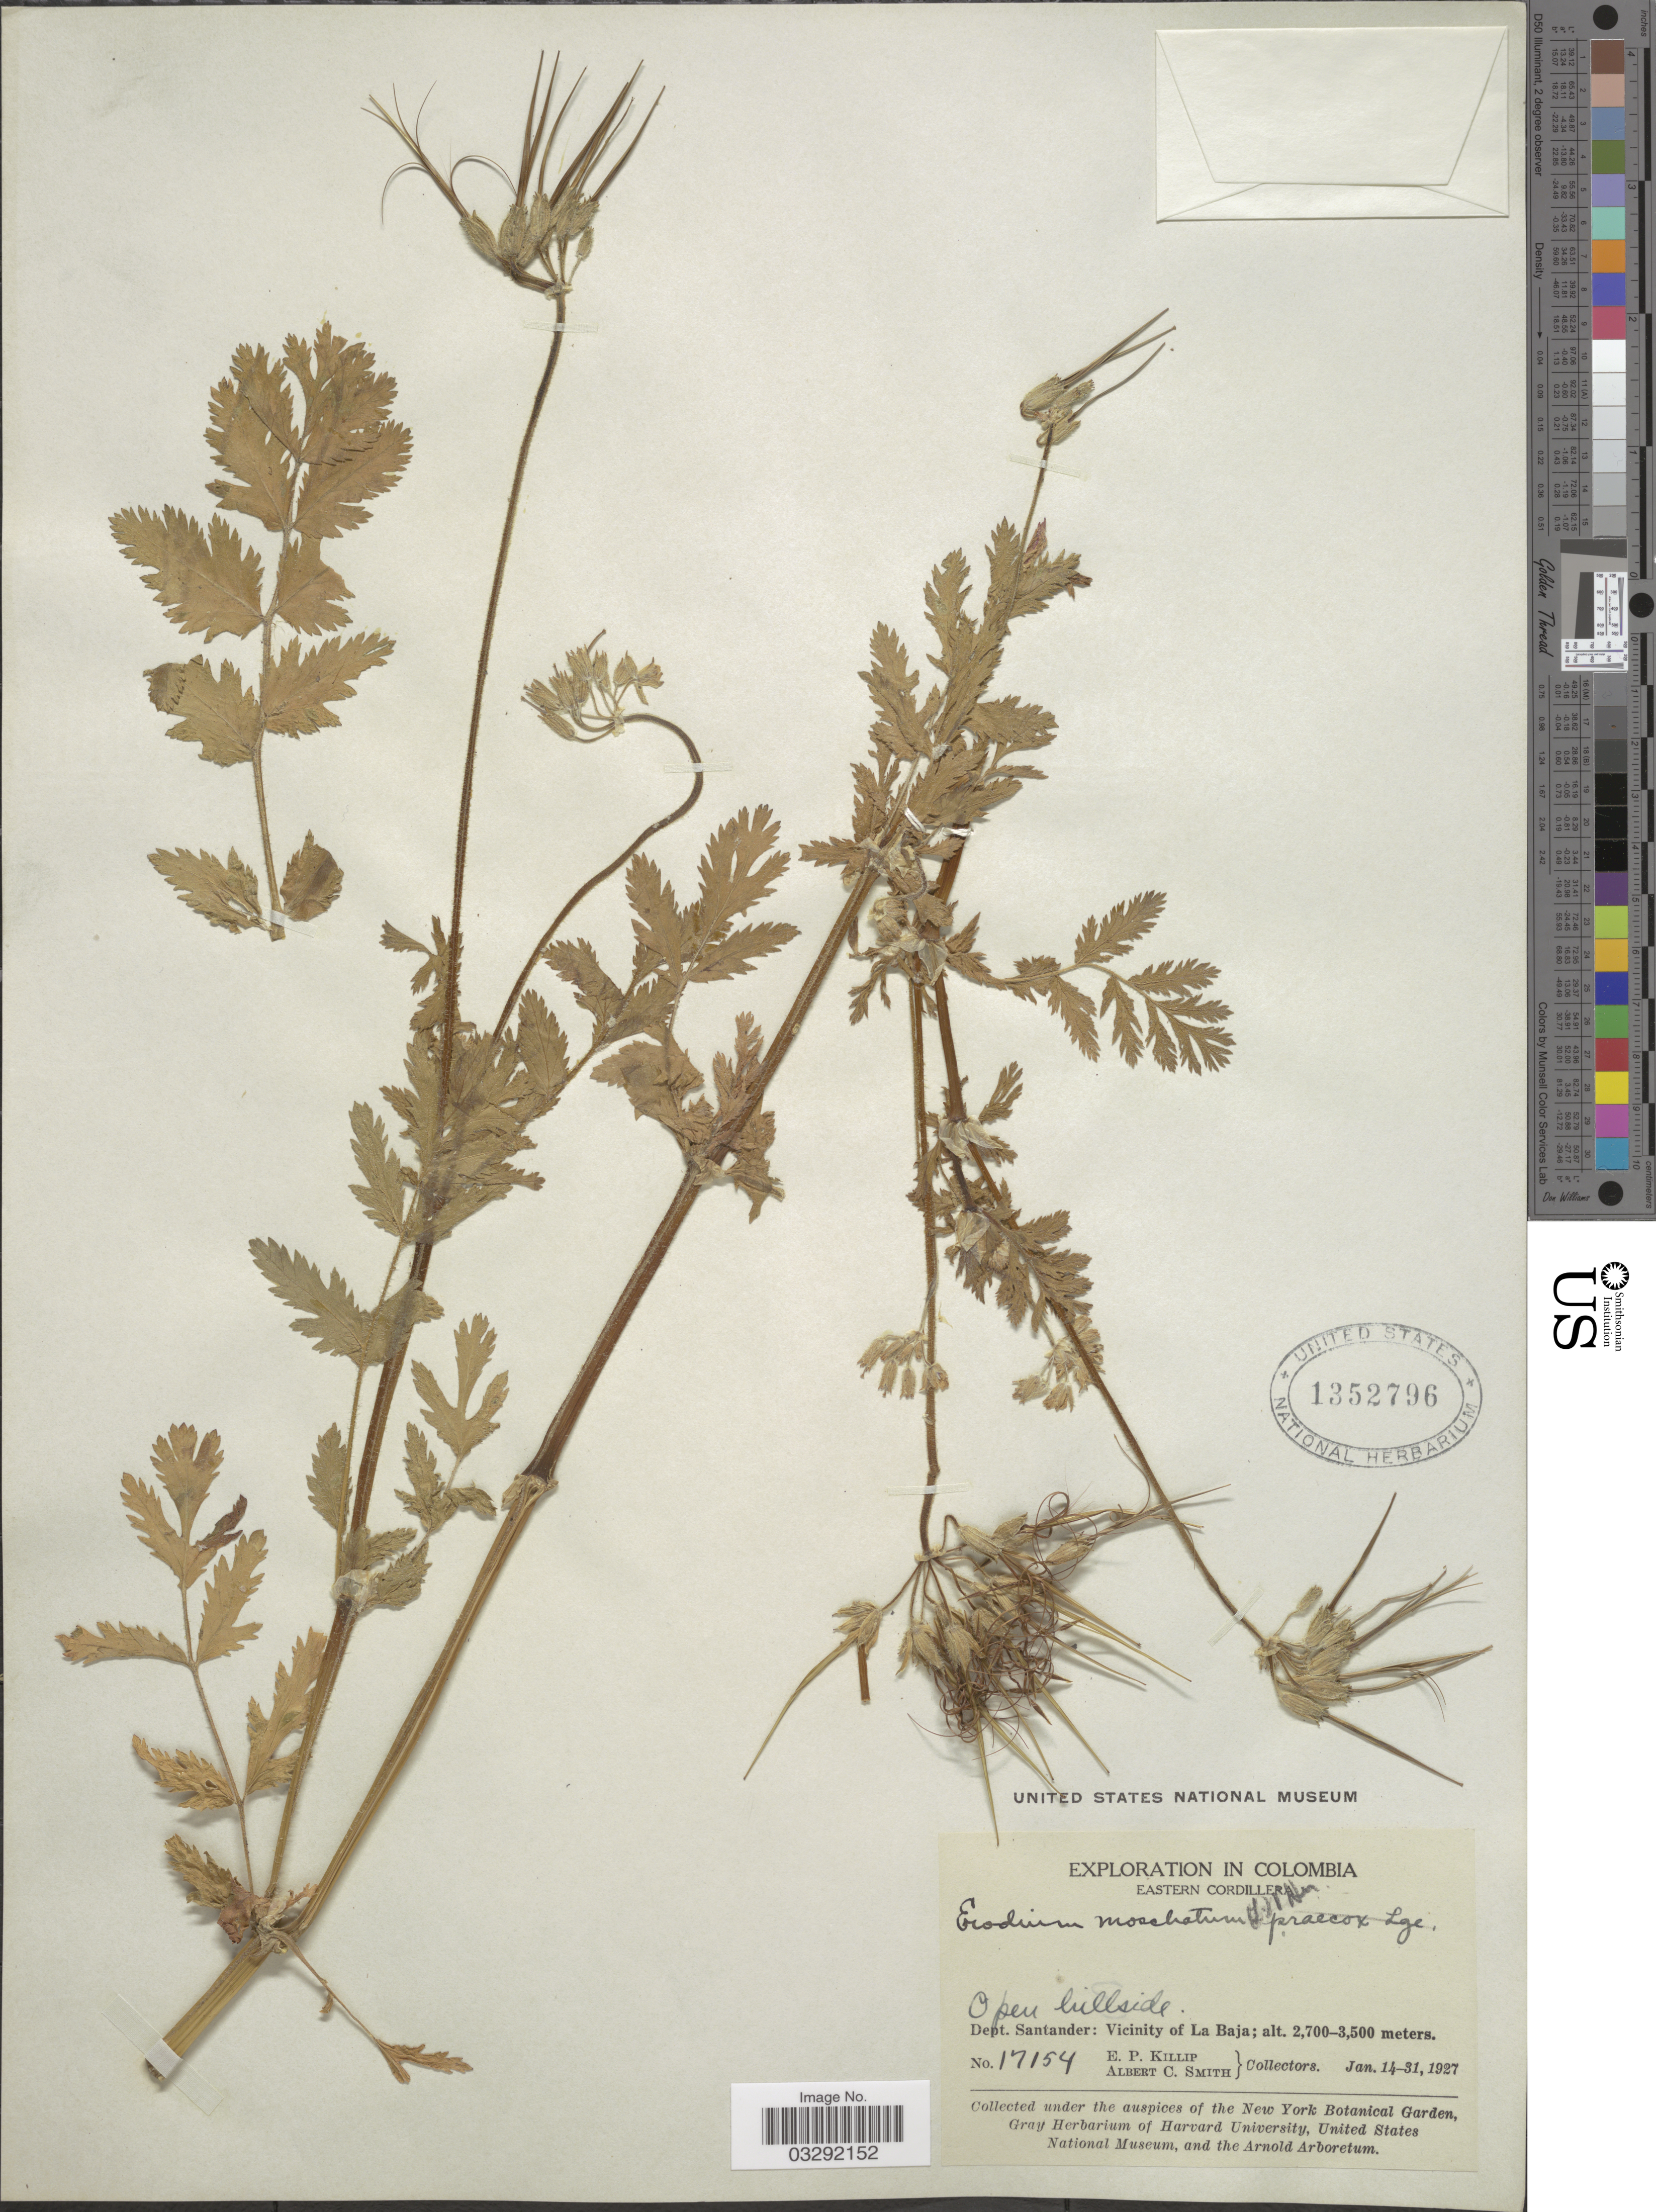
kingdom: Plantae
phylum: Tracheophyta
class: Magnoliopsida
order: Geraniales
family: Geraniaceae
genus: Erodium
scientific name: Erodium moschatum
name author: (L.) L'Hér. ex Aiton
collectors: E. P. Killip & A. C. Smith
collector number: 17154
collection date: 1927-01-14/1927-01-31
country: Colombia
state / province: Santander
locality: Eastern Cordillera. Dept. Santander: Vicinity of La Baja.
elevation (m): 2700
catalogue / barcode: US 1352796